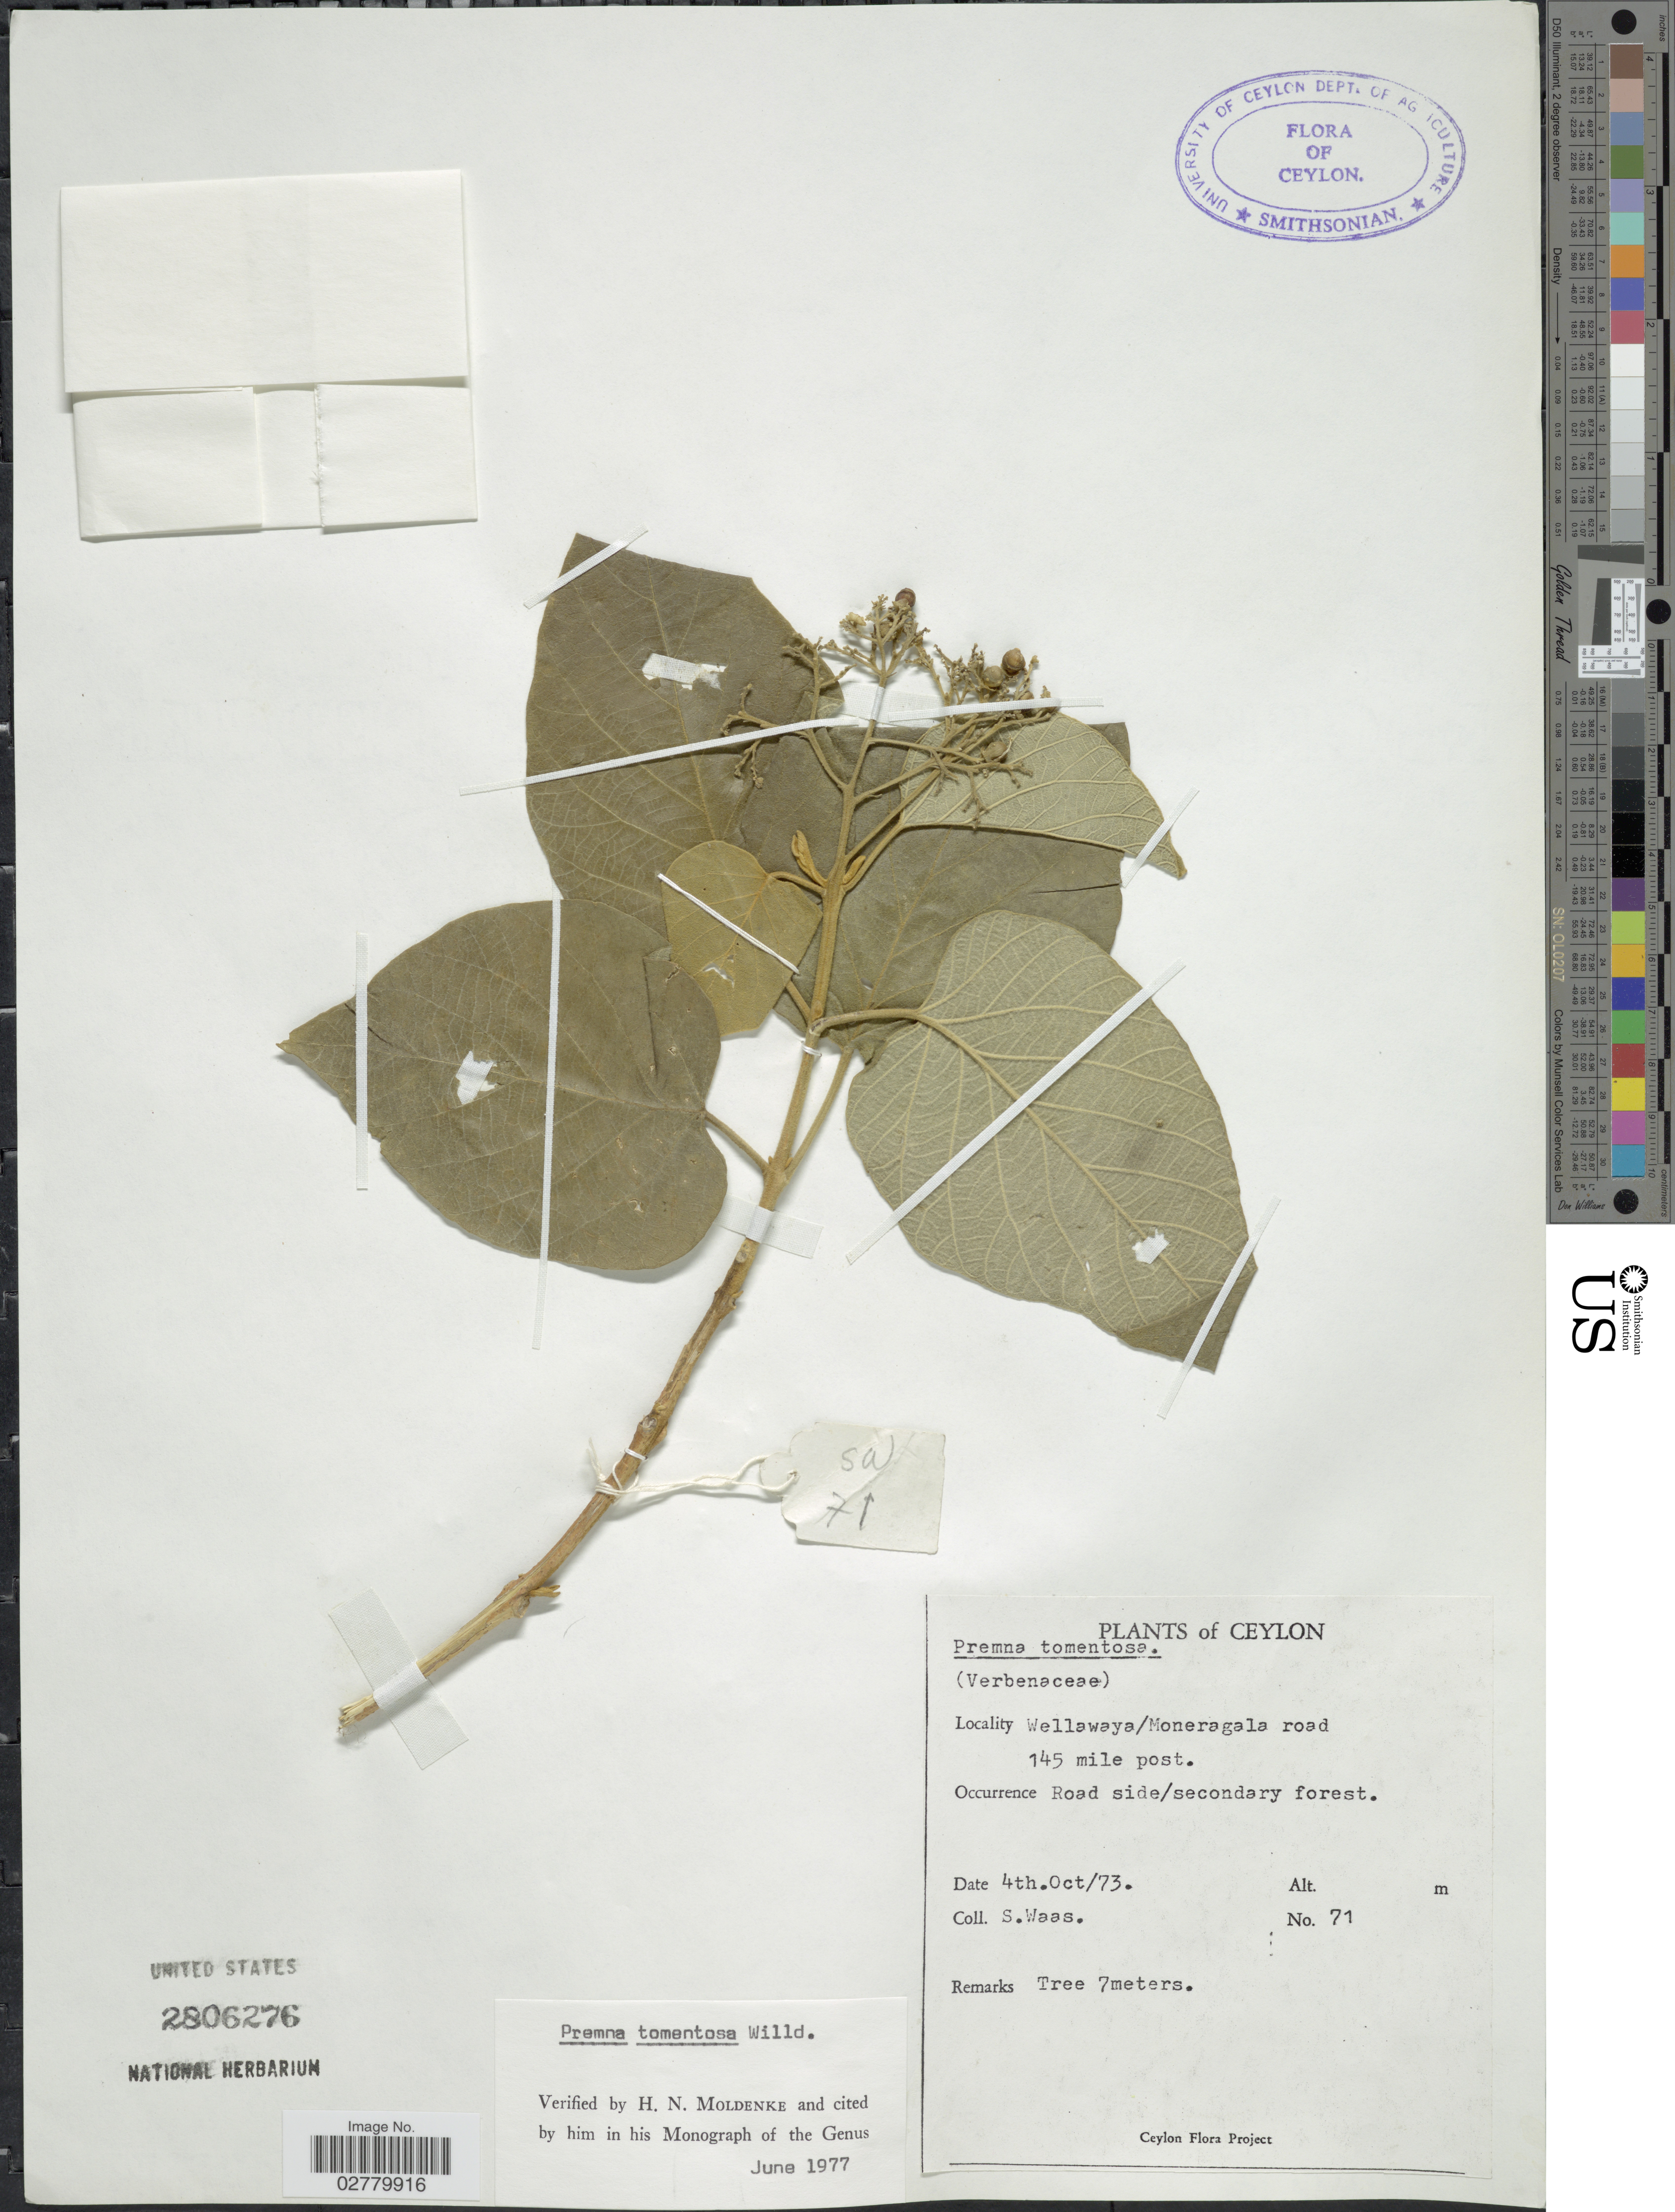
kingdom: Plantae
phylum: Tracheophyta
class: Magnoliopsida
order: Lamiales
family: Lamiaceae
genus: Premna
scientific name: Premna tomentosa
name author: Willd.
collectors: S. Waas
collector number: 71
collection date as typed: Transcribed d/m/y: 4/10/73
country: Sri Lanka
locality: Ceylon. Wellawaya/ Moneragala road 145 mile post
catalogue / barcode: US 2806276